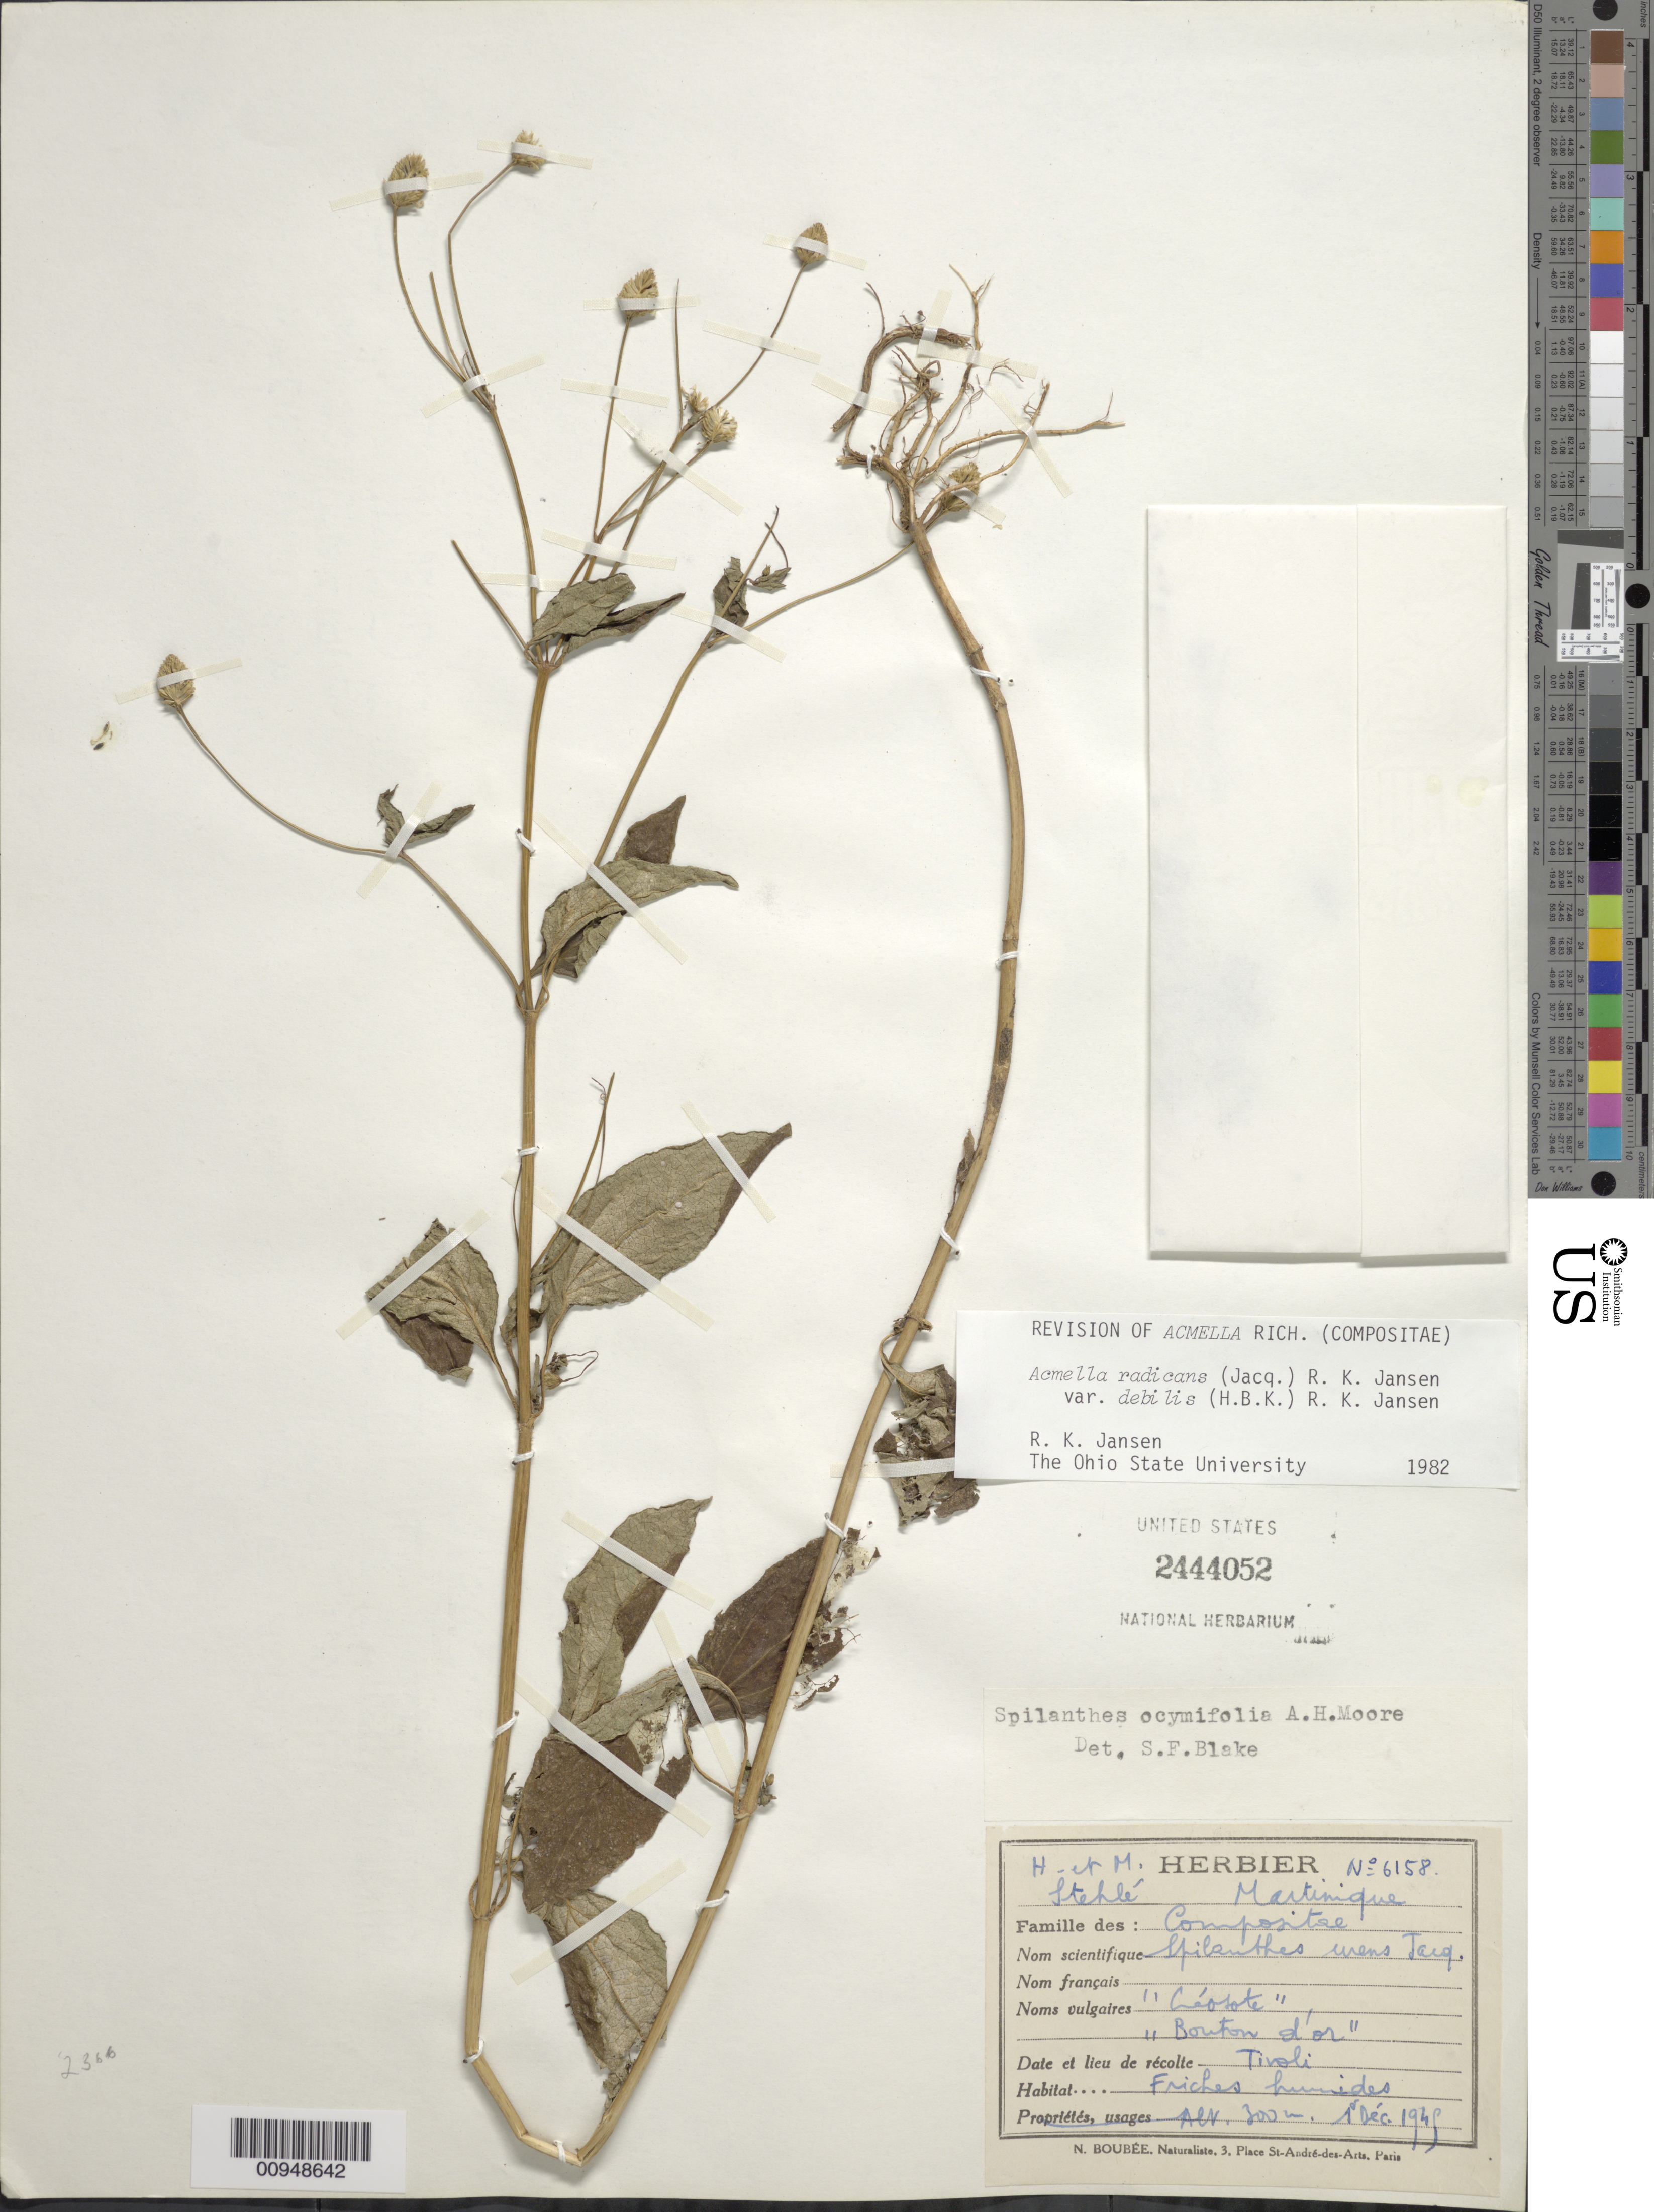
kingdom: Plantae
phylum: Tracheophyta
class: Magnoliopsida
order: Asterales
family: Asteraceae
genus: Acmella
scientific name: Acmella radicans var. debilis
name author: (Kunth) R.K. Jansen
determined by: Jansen, R. K.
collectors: H. Stehlé & M. Stehlé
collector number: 6158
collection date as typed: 01 Dec 1949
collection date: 1949-12-01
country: Martinique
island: Martinique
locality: Tivoli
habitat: Friches humide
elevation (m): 300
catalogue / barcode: US 2444052